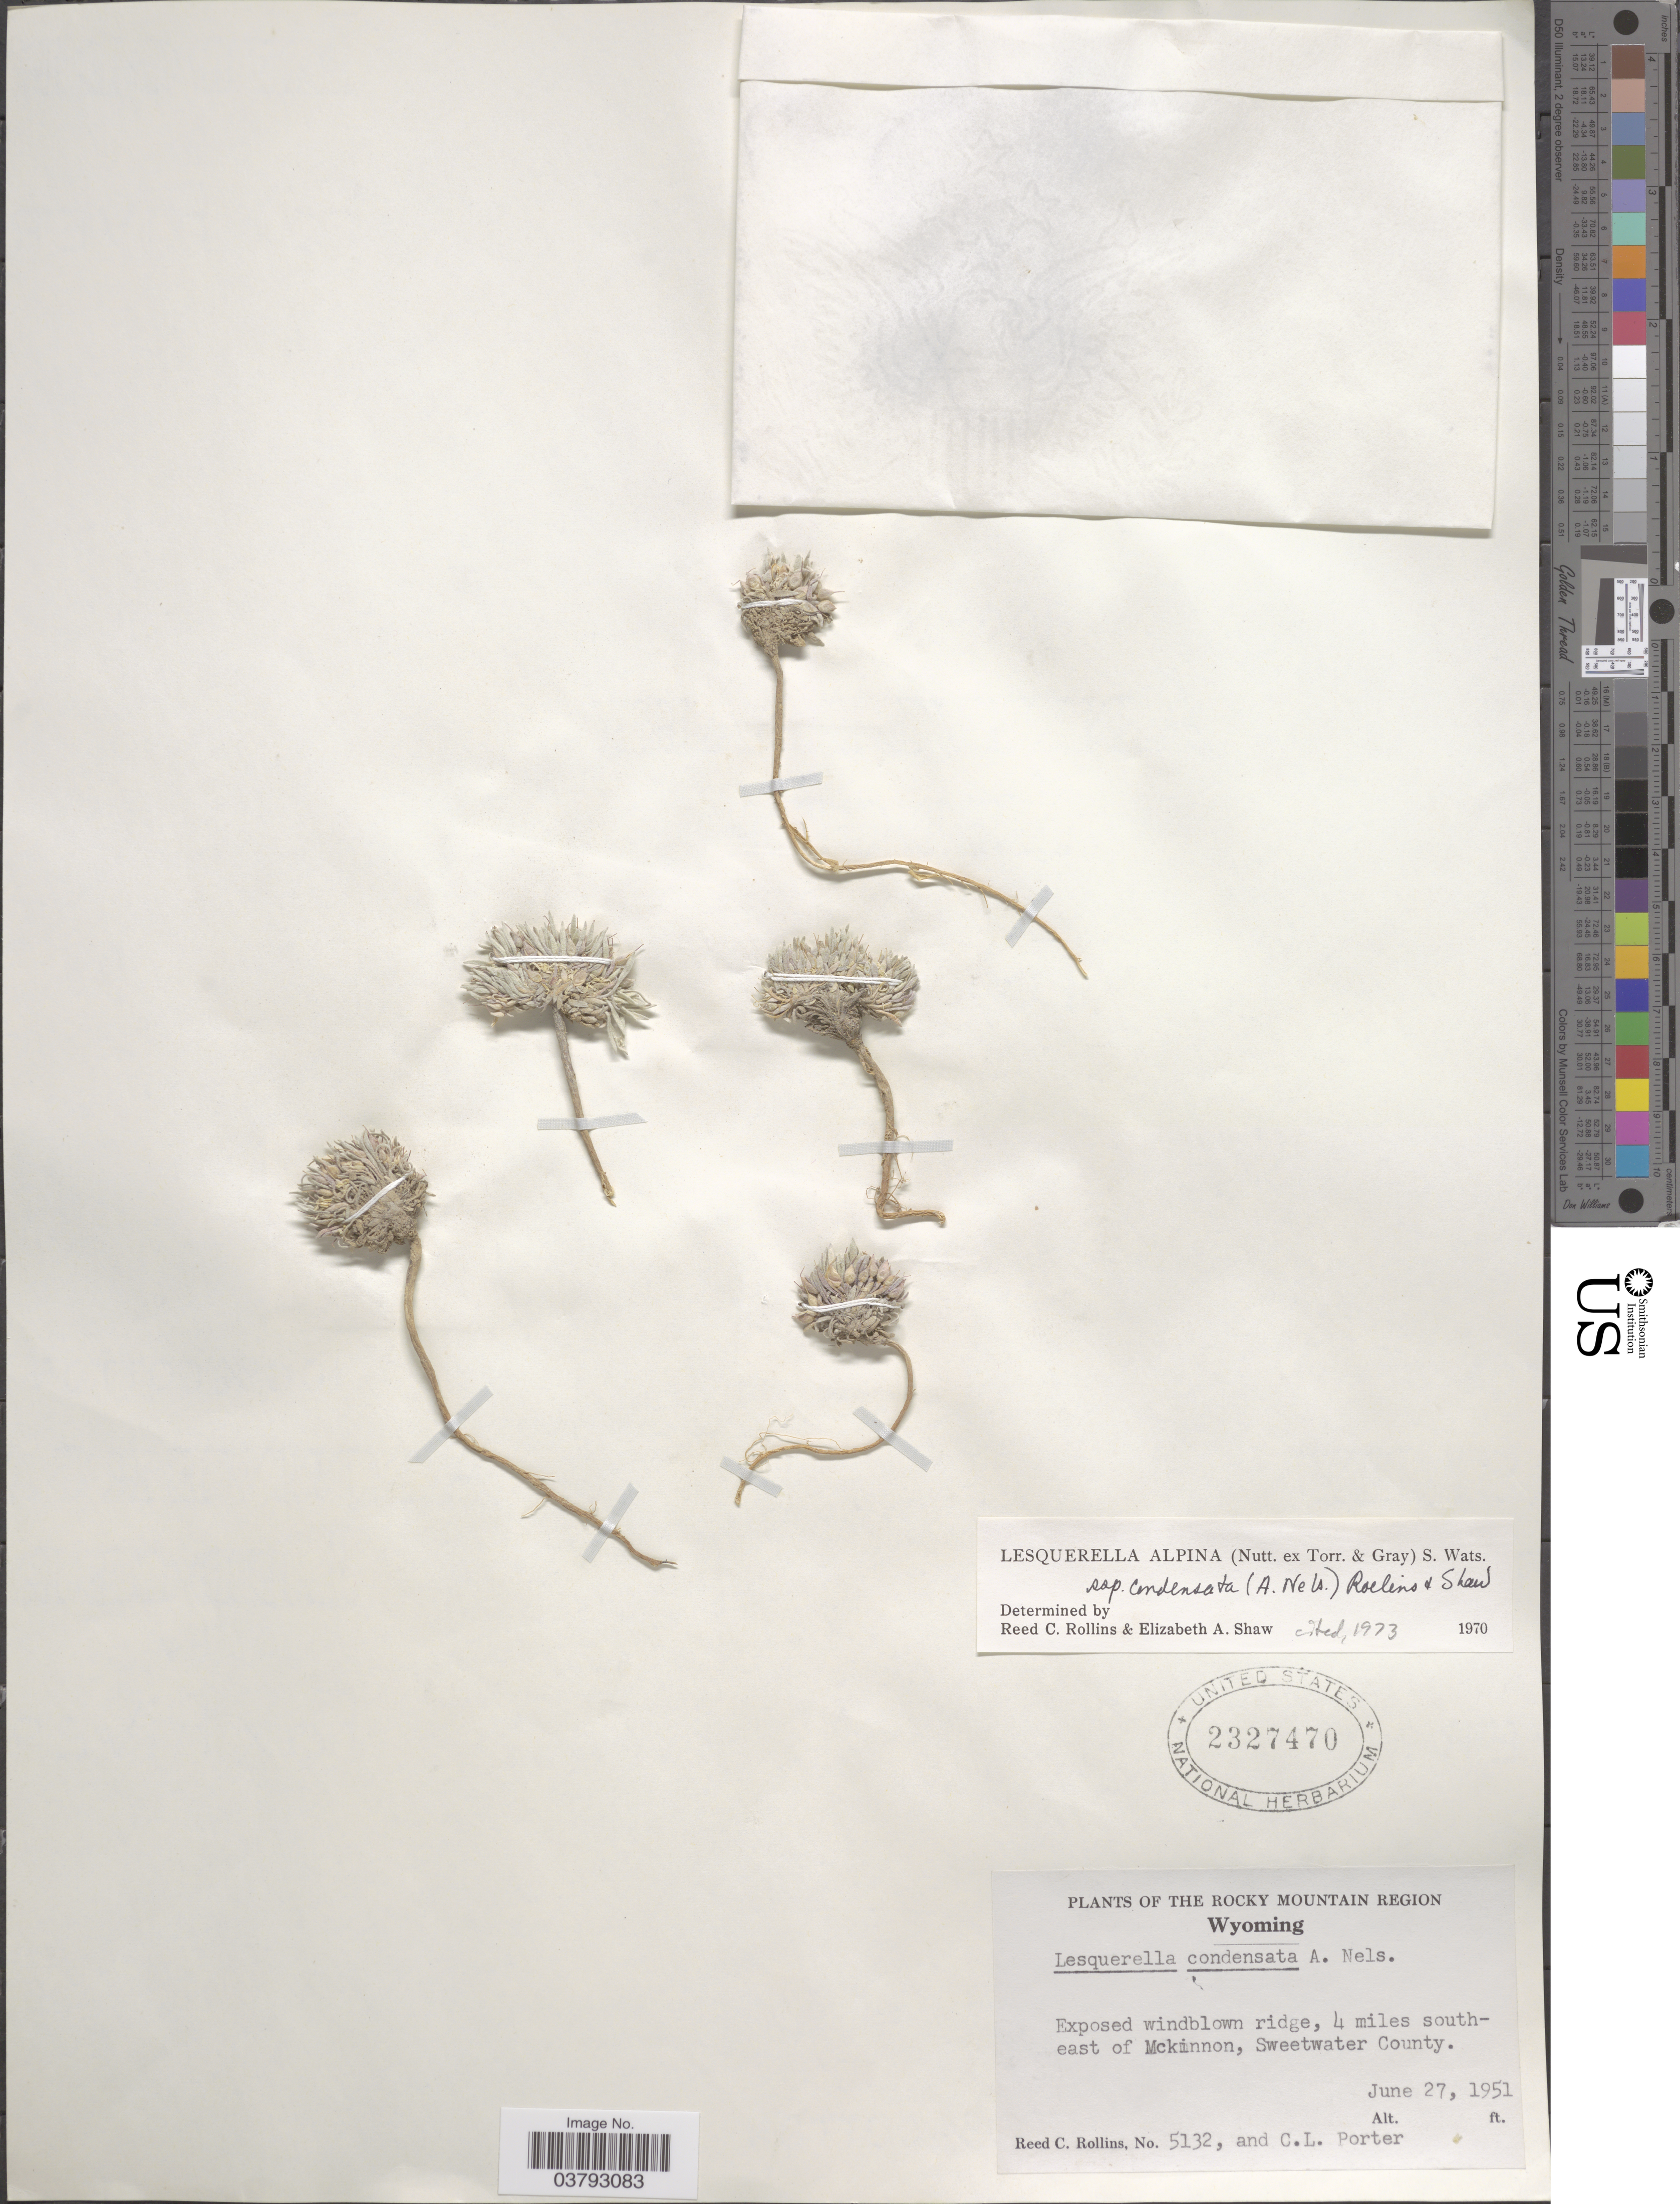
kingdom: Plantae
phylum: Tracheophyta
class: Magnoliopsida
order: Brassicales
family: Brassicaceae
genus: Lesquerella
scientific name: Lesquerella alpina subsp. condensata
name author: (A. Nelson) Rollins & E.A. Shaw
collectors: R. C. Rollins & C. L. Porter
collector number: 5132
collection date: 1951-06-27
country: United States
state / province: Wyoming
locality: The Rocky Mountain Region. Exposed windblown ridge, 4 miles southeast of Mckinnon, Sweetwater County.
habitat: exposed windblown ridge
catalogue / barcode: US 2327470